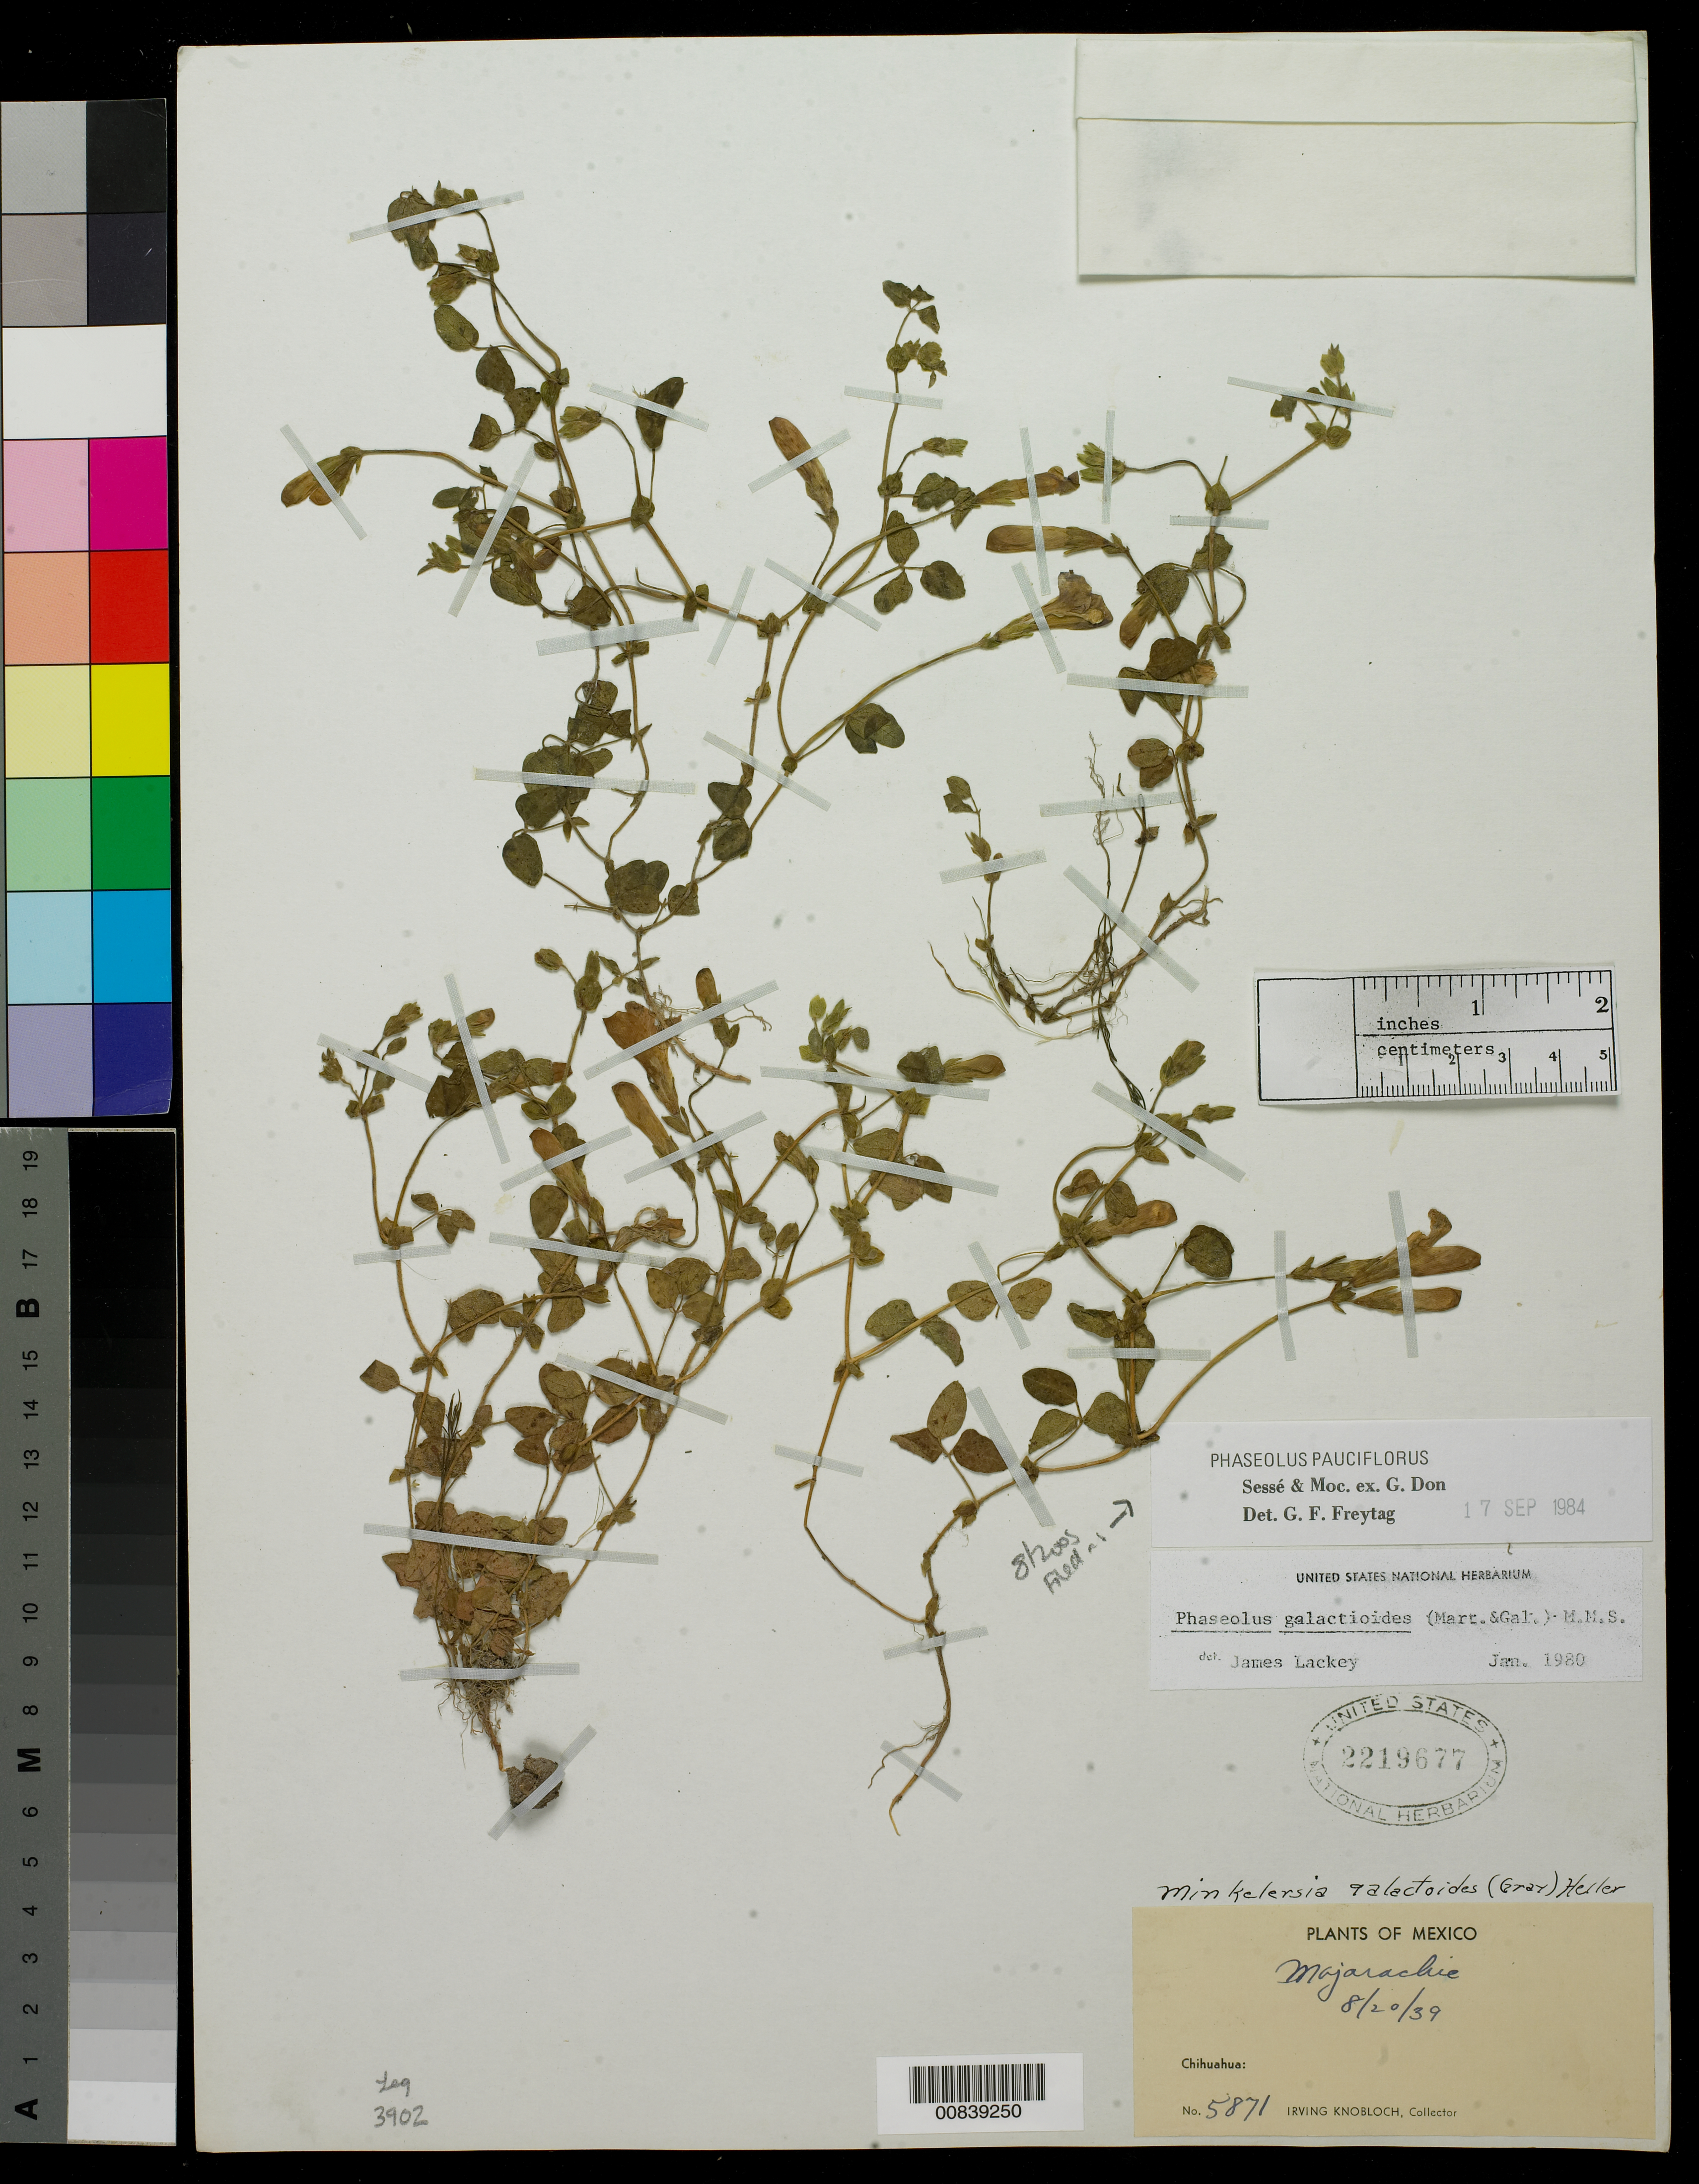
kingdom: Plantae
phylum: Tracheophyta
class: Magnoliopsida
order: Fabales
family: Fabaceae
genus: Phaseolus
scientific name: Phaseolus pauciflorus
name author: Sessé & Moc. ex G. Don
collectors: I. W. Knobloch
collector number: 5871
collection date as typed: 20 Aug 1939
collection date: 1939-08-20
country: Mexico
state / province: Chihuahua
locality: Mojarachic, Chihuahua.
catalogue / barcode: US 2219677